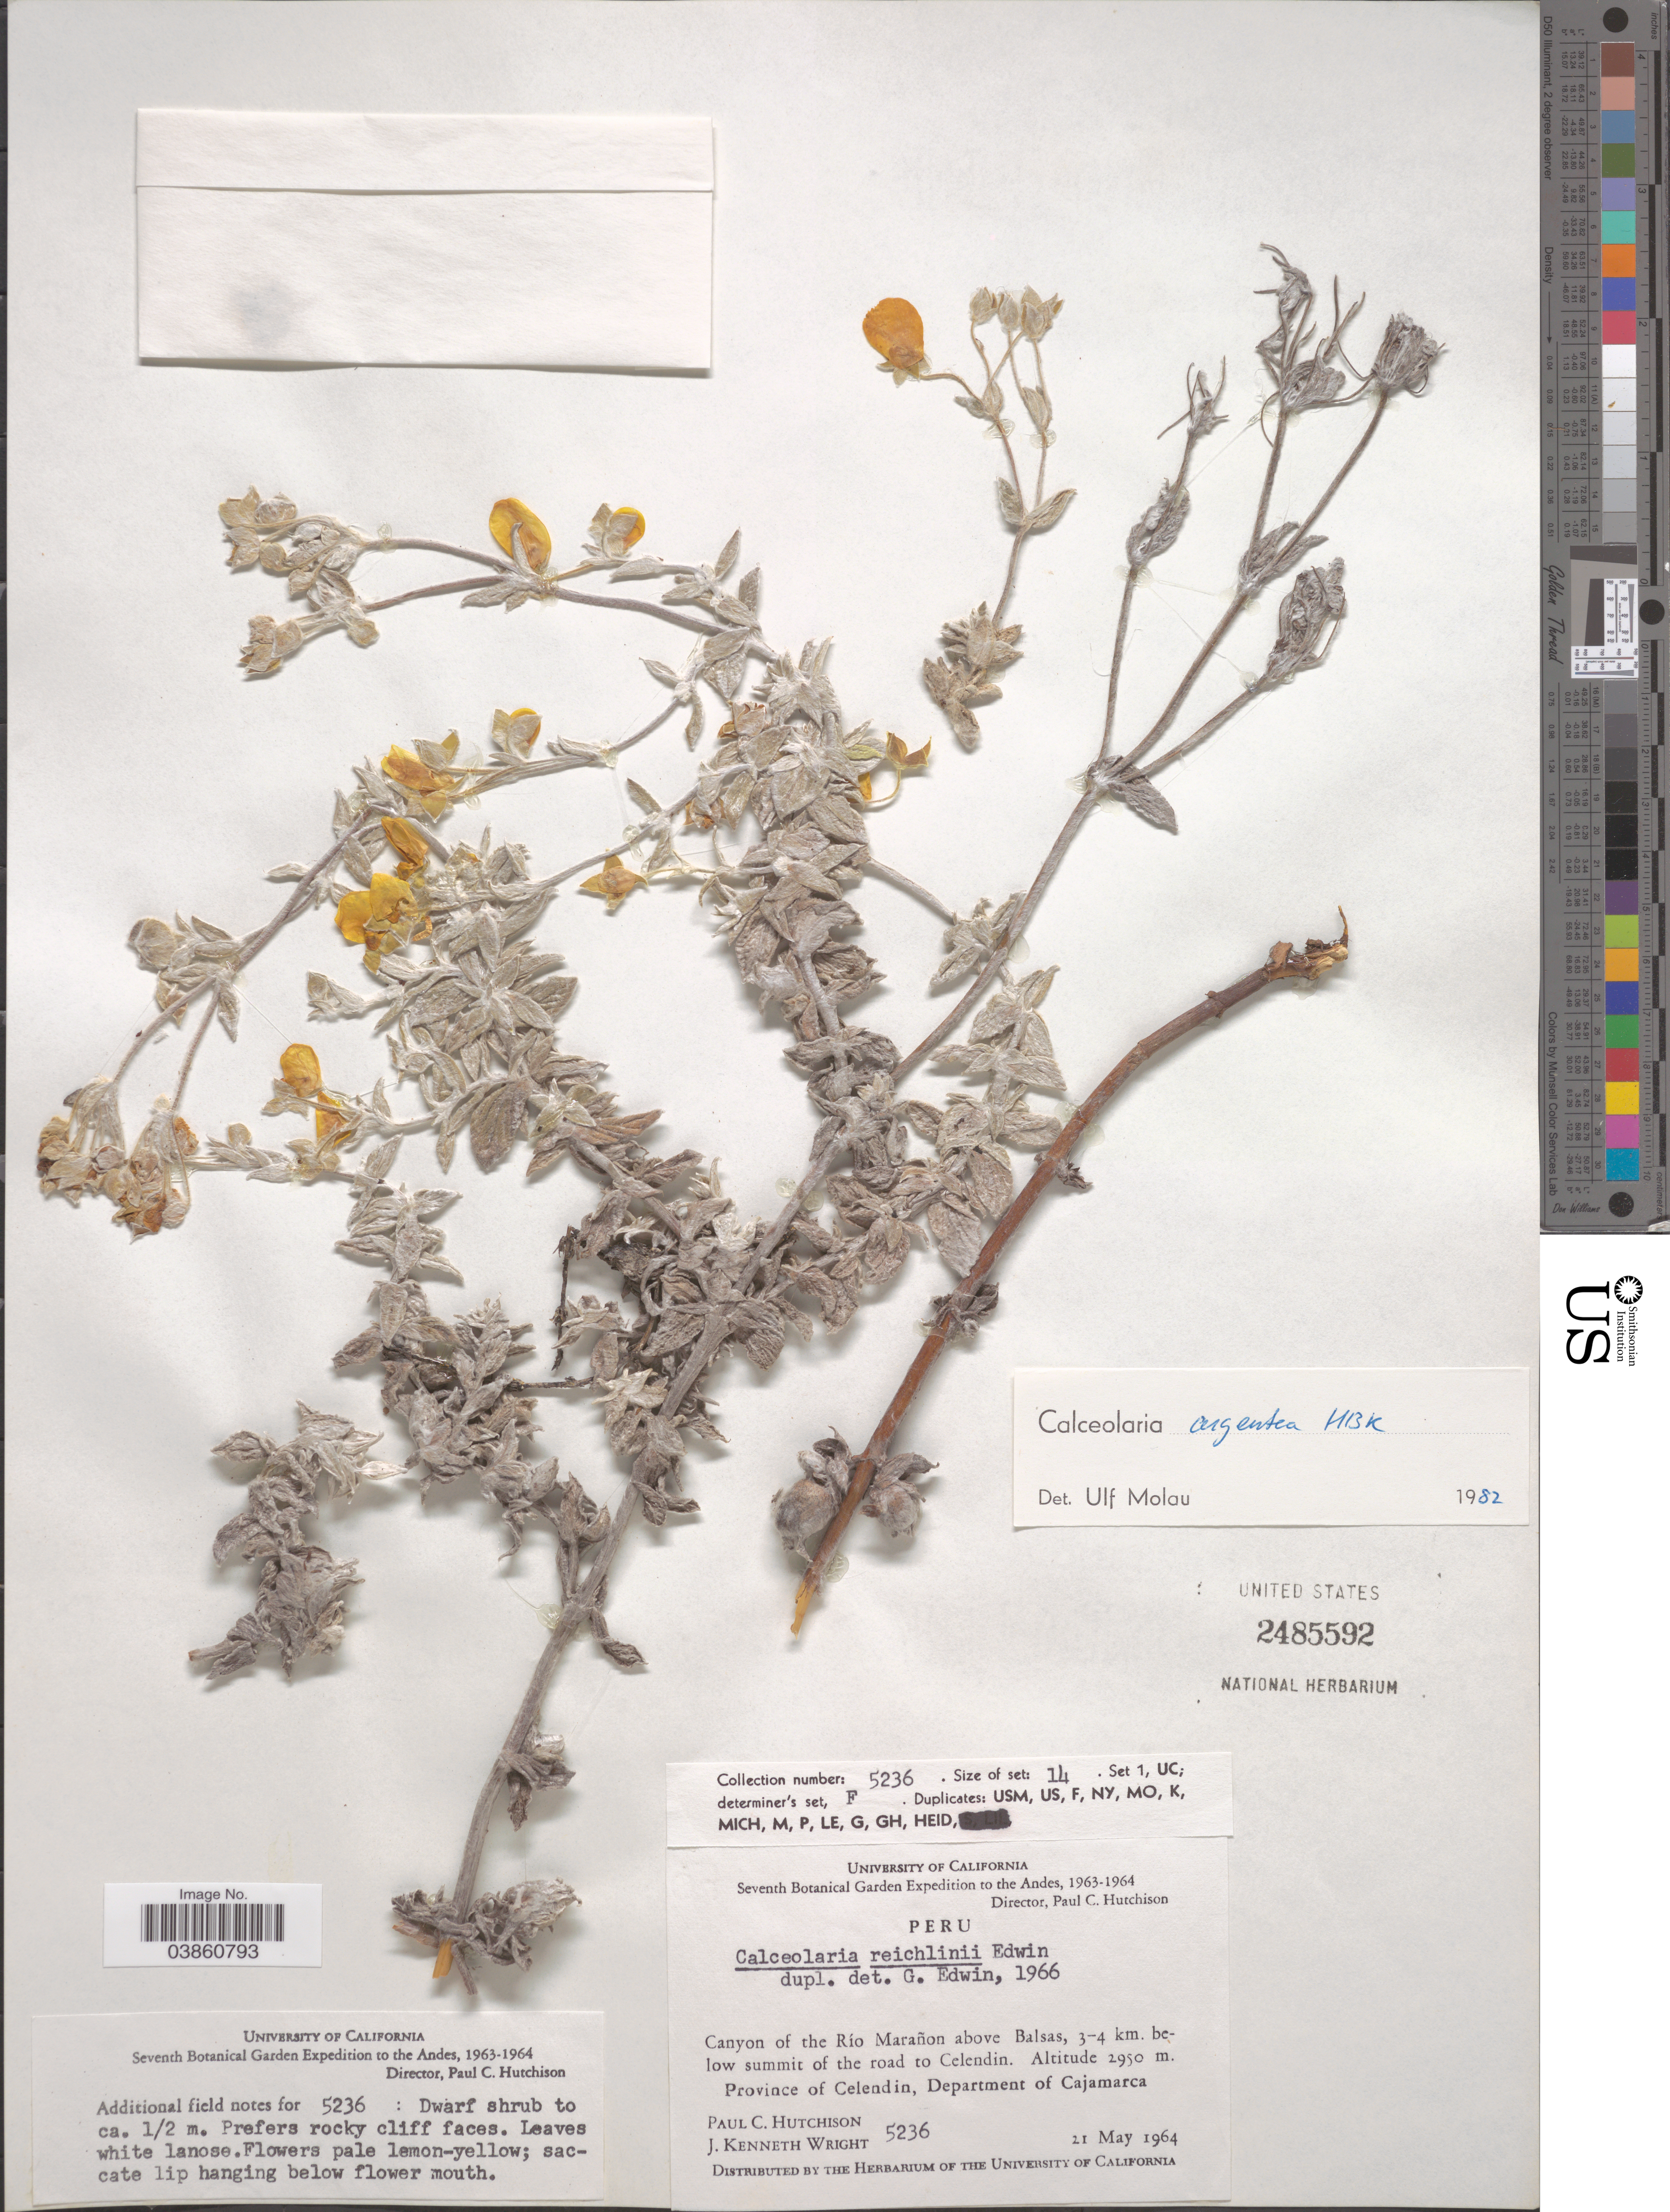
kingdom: Plantae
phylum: Tracheophyta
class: Magnoliopsida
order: Lamiales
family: Calceolariaceae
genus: Calceolaria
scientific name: Calceolaria argentea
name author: Kunth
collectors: P. C. Hutchison & J. K. Wright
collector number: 5236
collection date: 1964-05-21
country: Peru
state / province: Cajamarca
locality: The Andes. Canyon of the Río Marañon above Balsas, 3-4 km. below summit of the road to Celendin. Province of Celendin, Department of Cajamarca.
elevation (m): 2950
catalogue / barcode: US 2485592